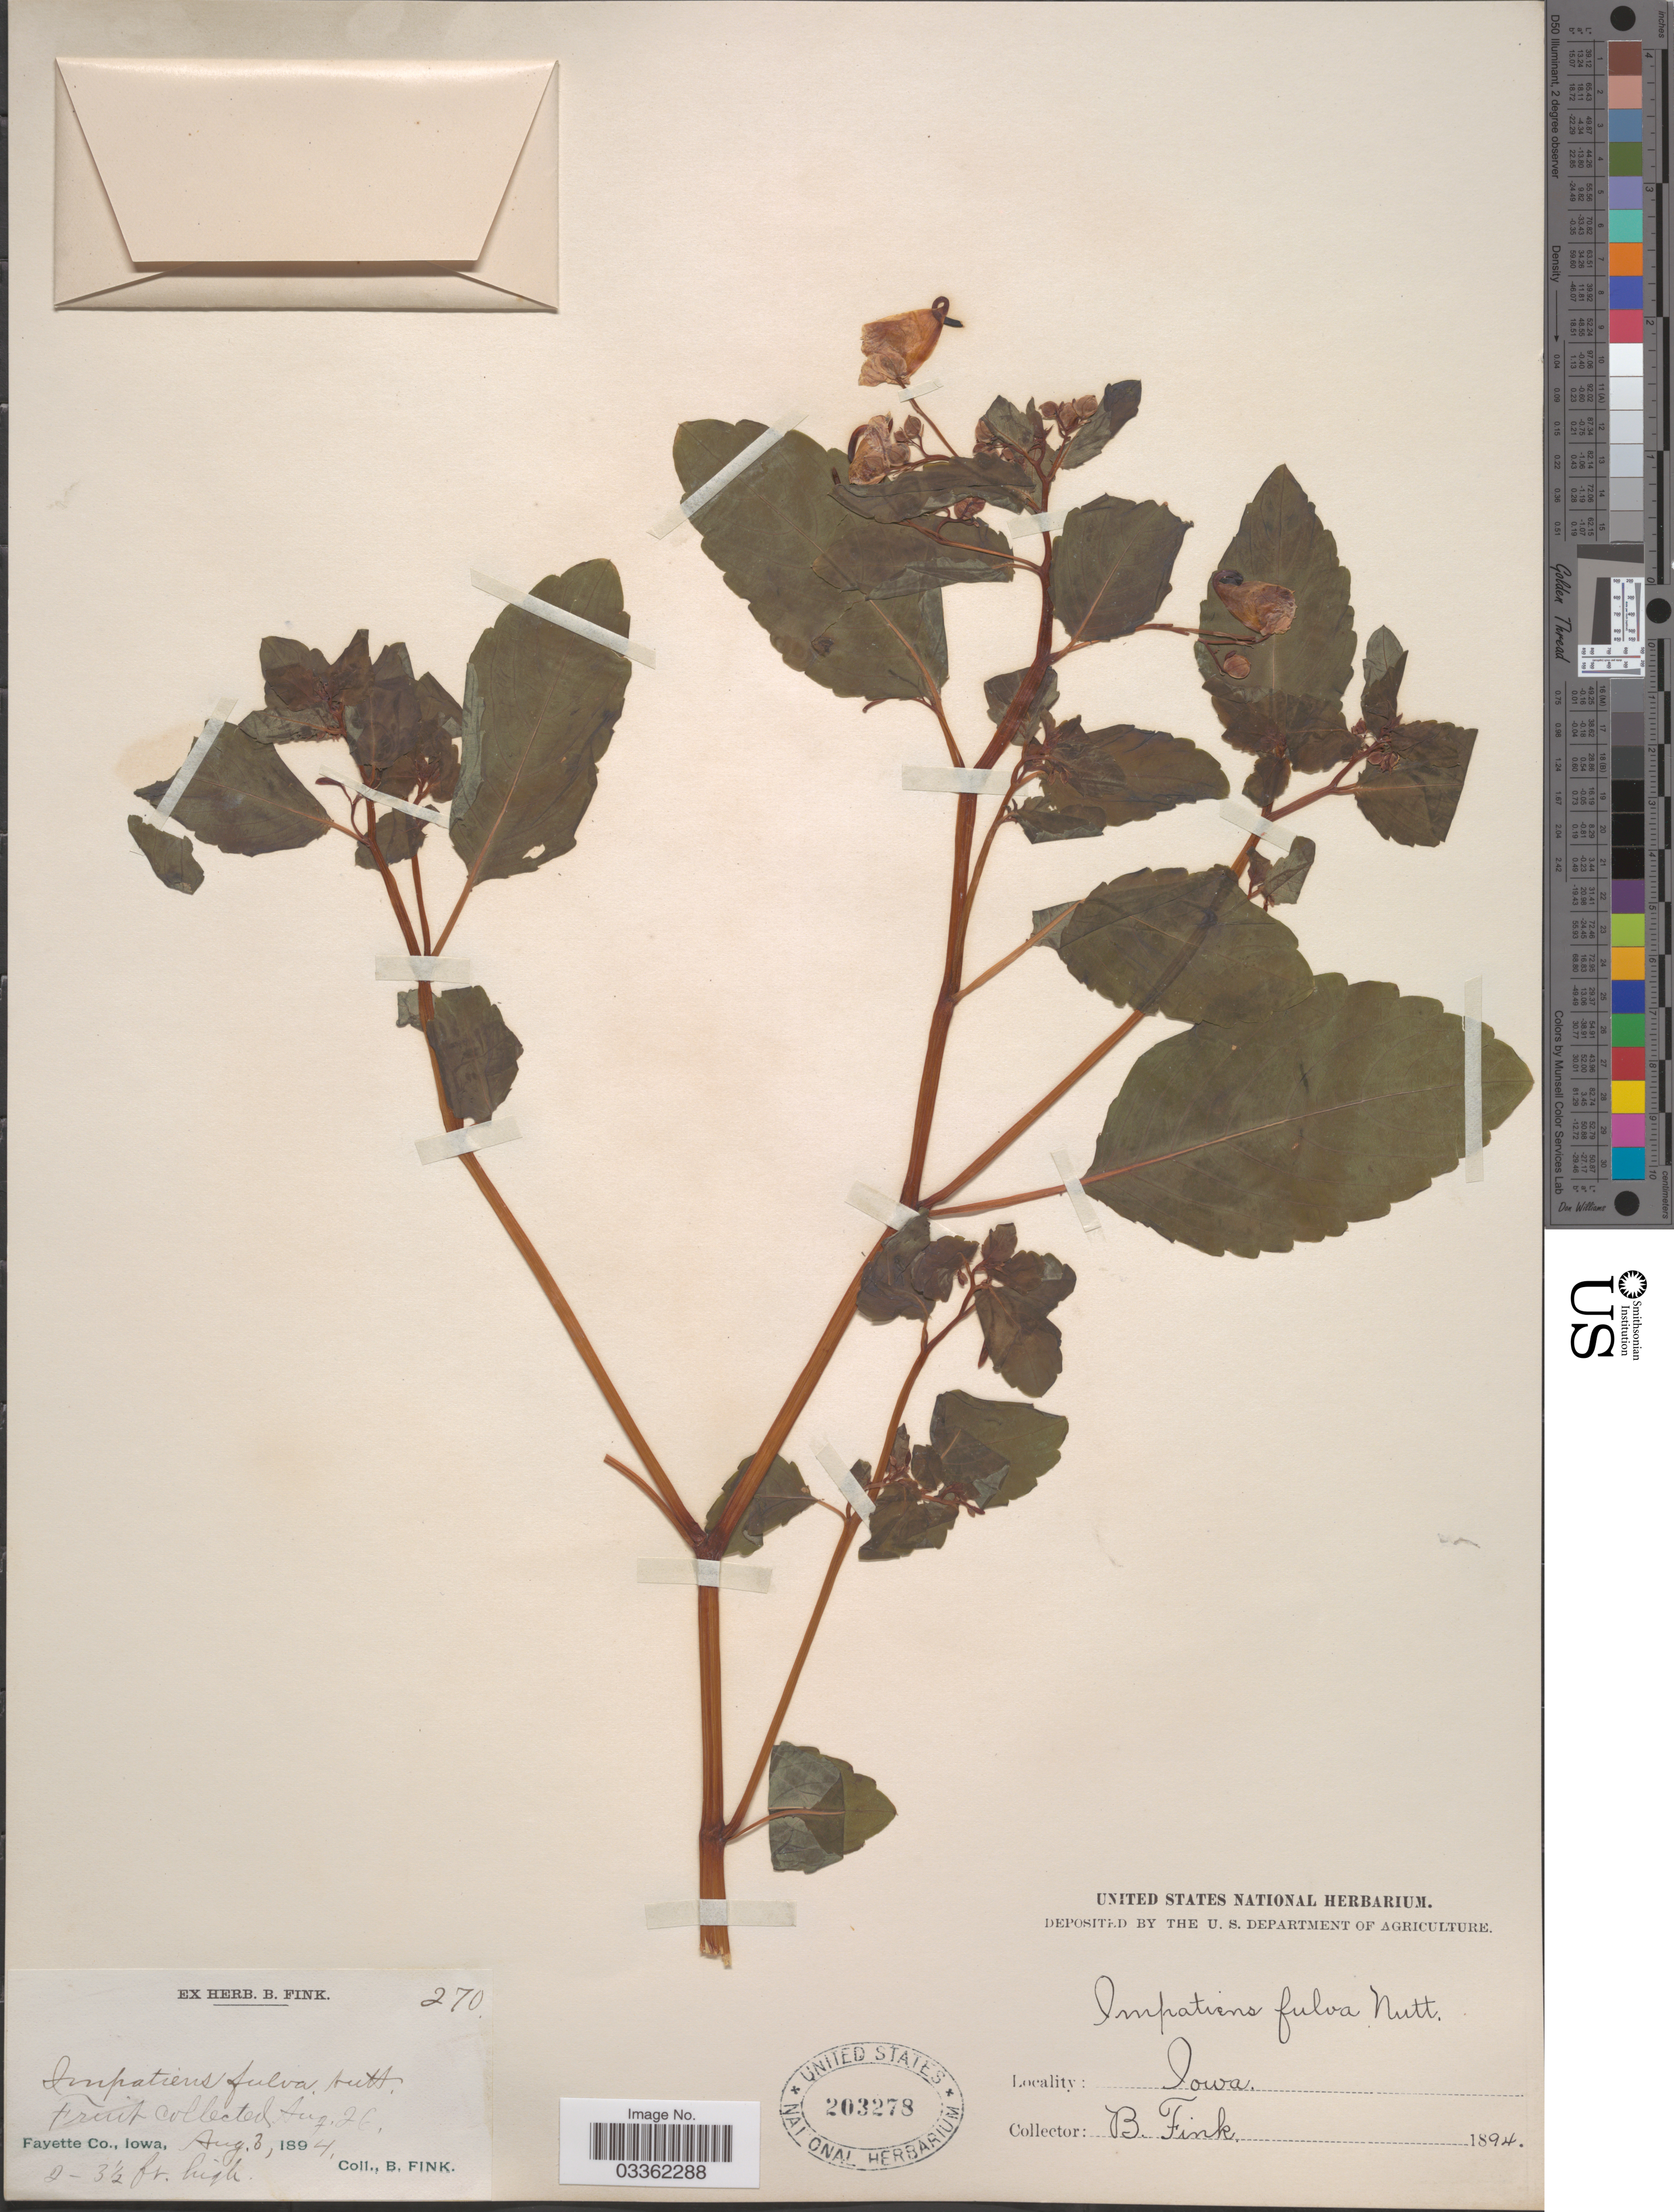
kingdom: Plantae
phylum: Tracheophyta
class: Magnoliopsida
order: Ericales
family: Balsaminaceae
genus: Impatiens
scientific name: Impatiens capensis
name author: Meerb.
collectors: B. Fink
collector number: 270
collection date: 1894-08-03/1894-08-26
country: United States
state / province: Iowa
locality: Fayette Co.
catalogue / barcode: US 203278